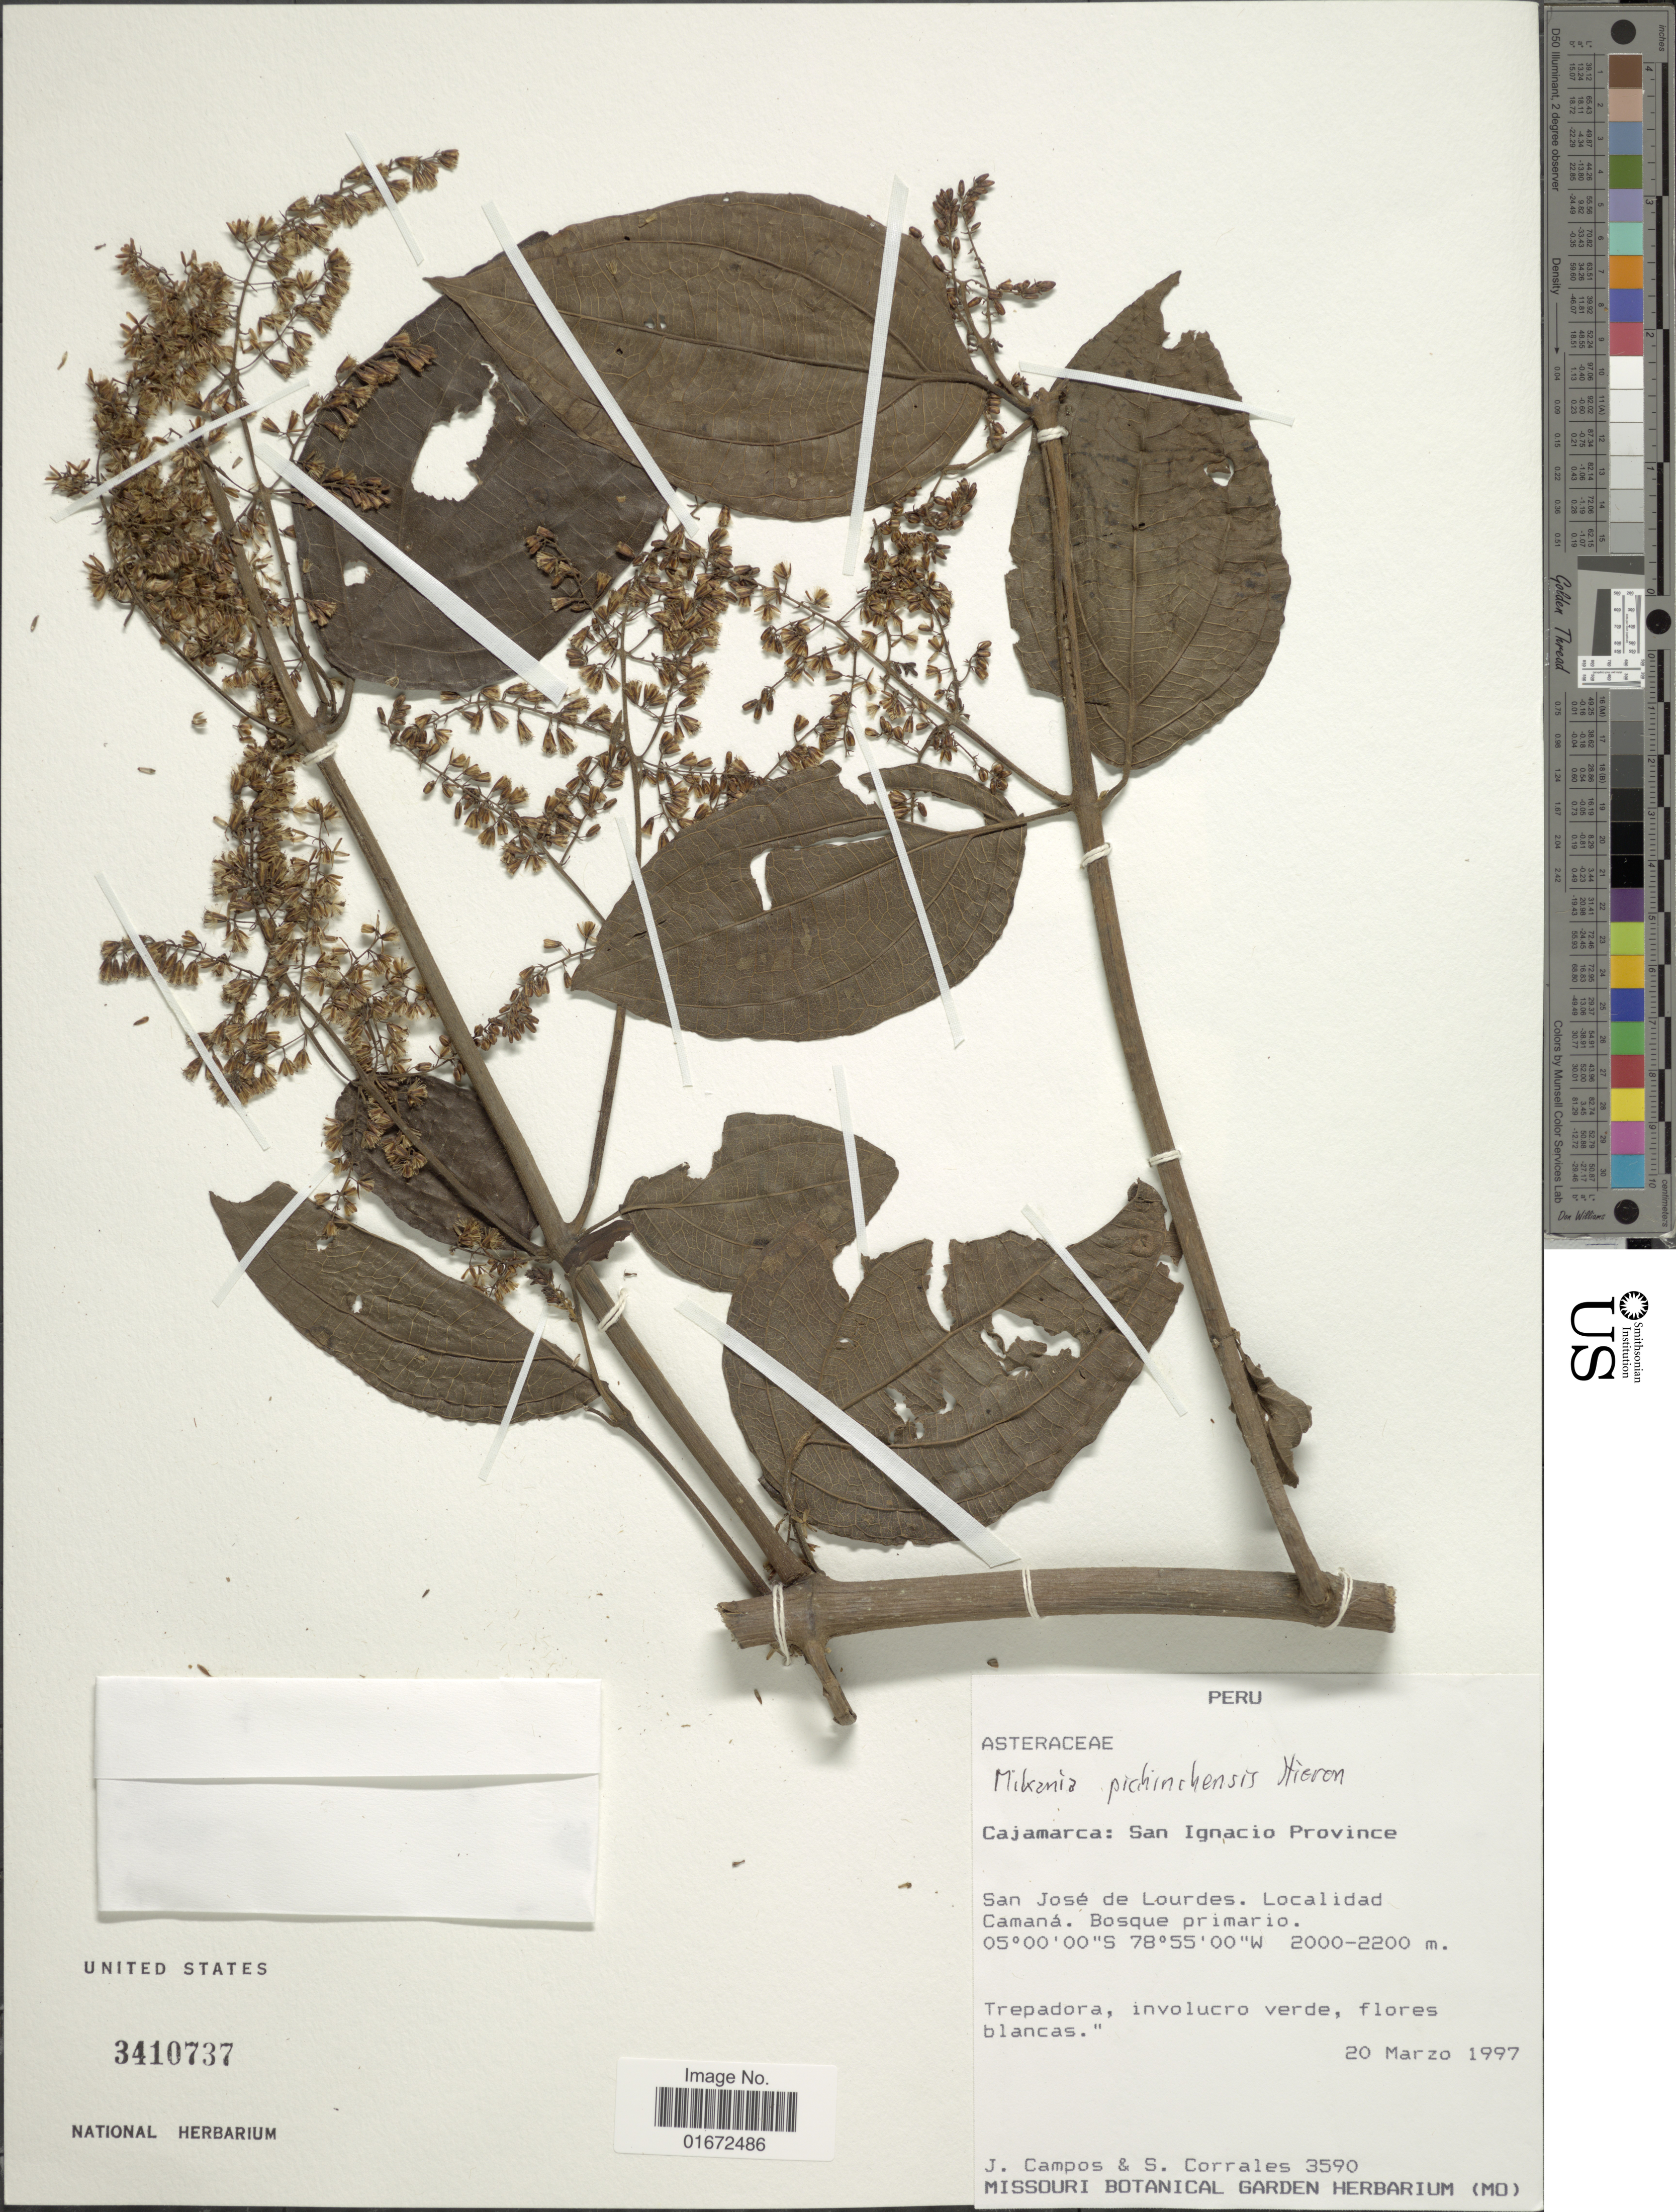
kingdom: Plantae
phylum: Tracheophyta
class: Magnoliopsida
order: Asterales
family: Asteraceae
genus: Mikania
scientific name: Mikania parvicapitulata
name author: Hieron. in Urban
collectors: J. Campos & S. Corrales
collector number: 3590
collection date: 1997-03-20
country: Peru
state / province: Cajamarca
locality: Cajamarca: San Ignacio Province. San José de Lourdes. Localidad Camaná.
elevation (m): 2000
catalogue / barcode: US 3410737